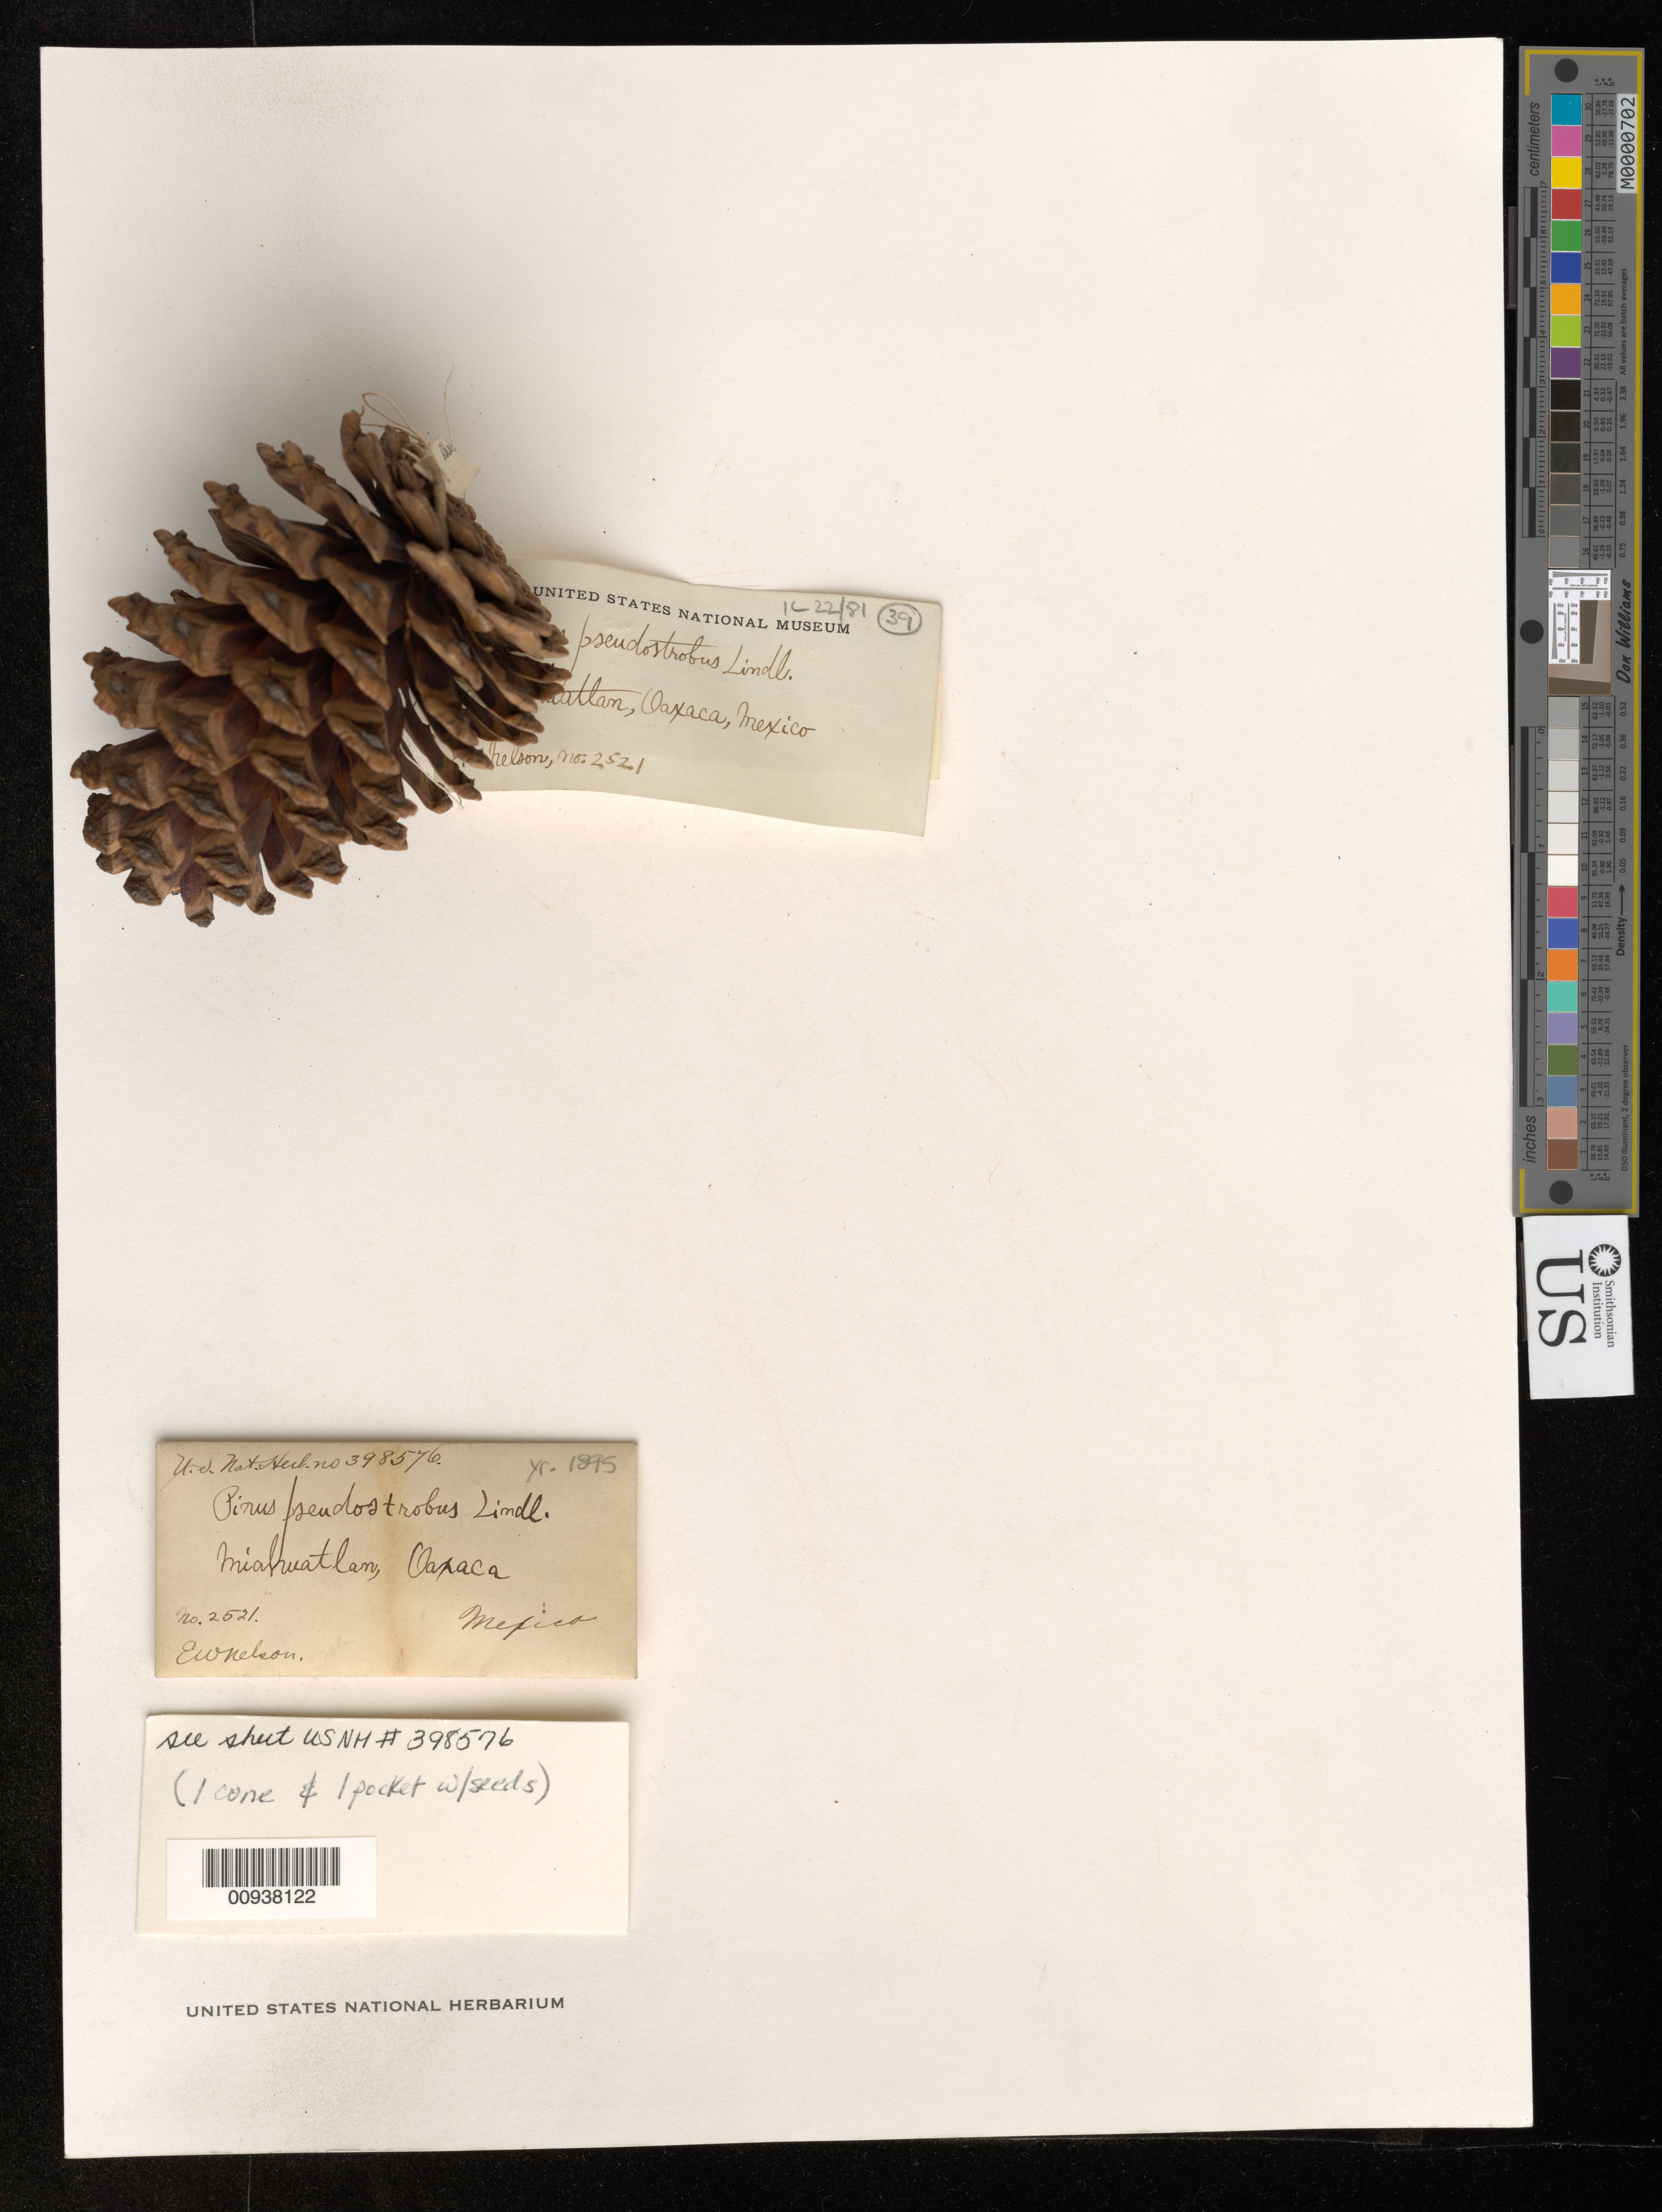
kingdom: Plantae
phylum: Tracheophyta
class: Pinopsida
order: Pinales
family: Pinaceae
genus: Pinus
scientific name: Pinus pseudostrobus subsp. pseudostrobus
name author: Lindl.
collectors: E. W. Nelson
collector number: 2521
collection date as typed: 1895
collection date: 1895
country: Mexico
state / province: Oaxaca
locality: Miahuatlan.